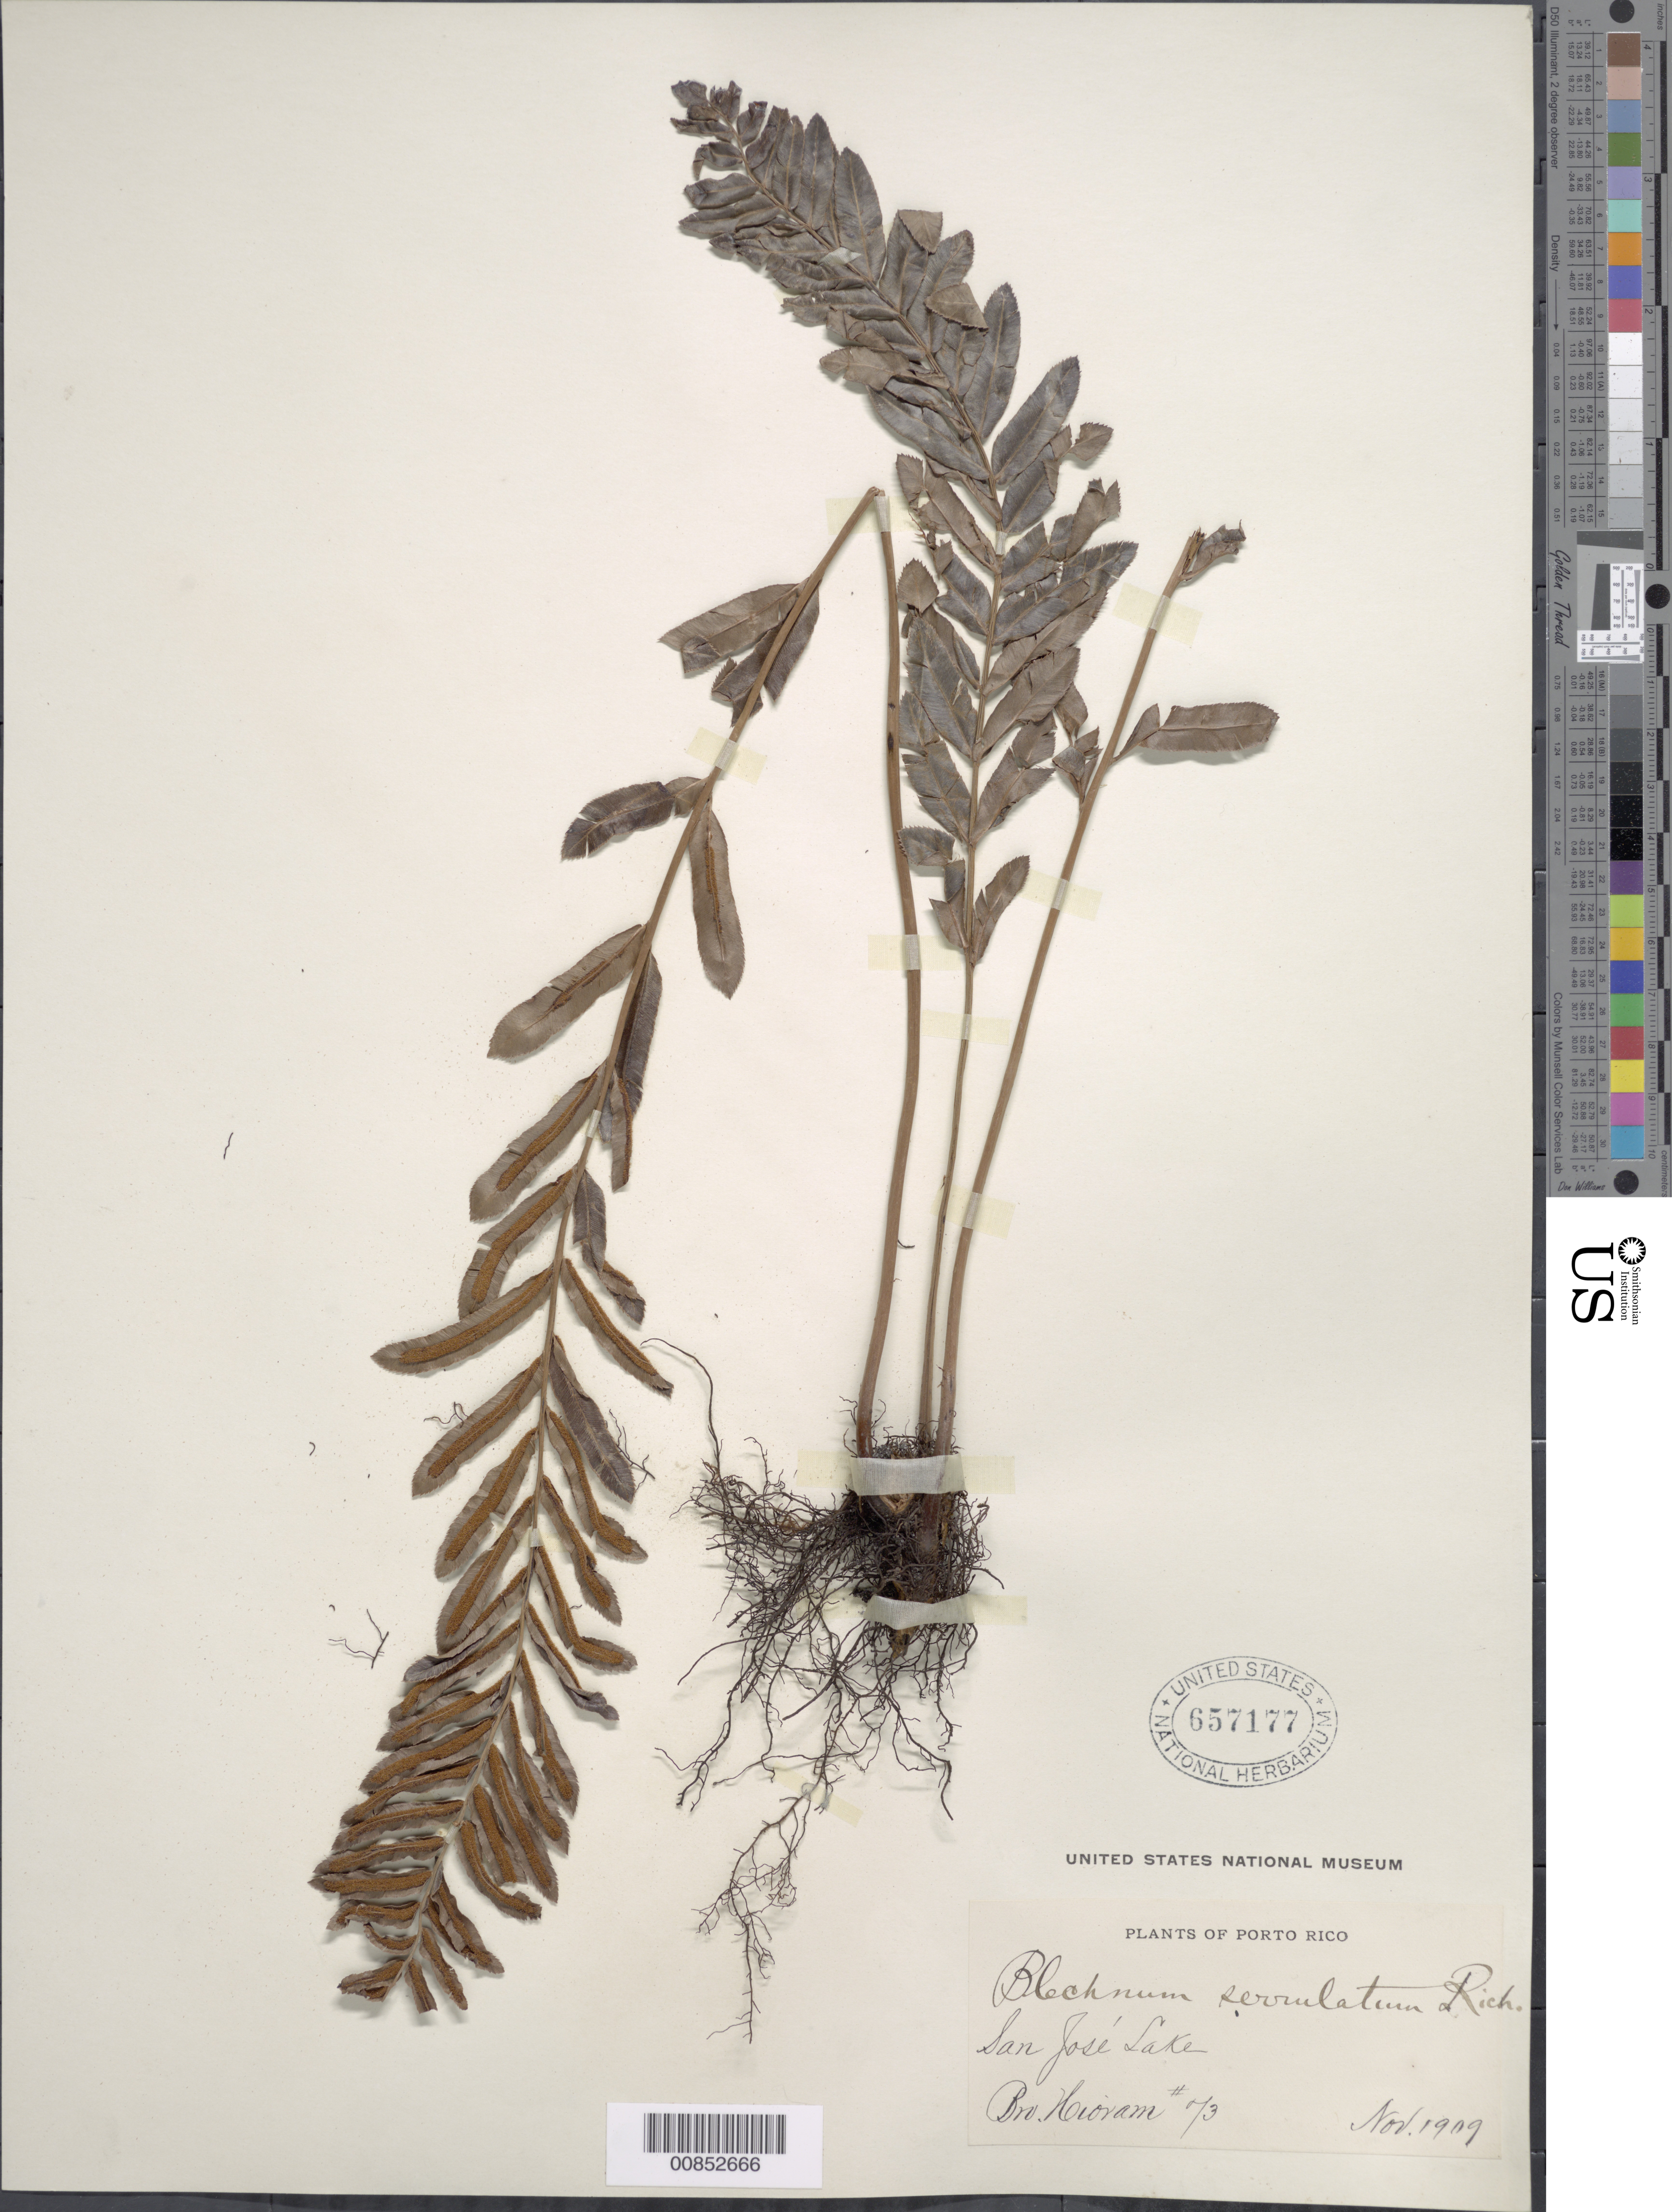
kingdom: Plantae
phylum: Tracheophyta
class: Polypodiopsida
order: Polypodiales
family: Blechnaceae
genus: Telmatoblechnum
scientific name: Telmatoblechnum serrulatum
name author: (Rich.) Perrie et al.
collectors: Bro. Hioram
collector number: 73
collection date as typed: Nov 1909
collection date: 1909-11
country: Puerto Rico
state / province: San Juan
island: Puerto Rico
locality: San José Lake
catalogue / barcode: US 657177